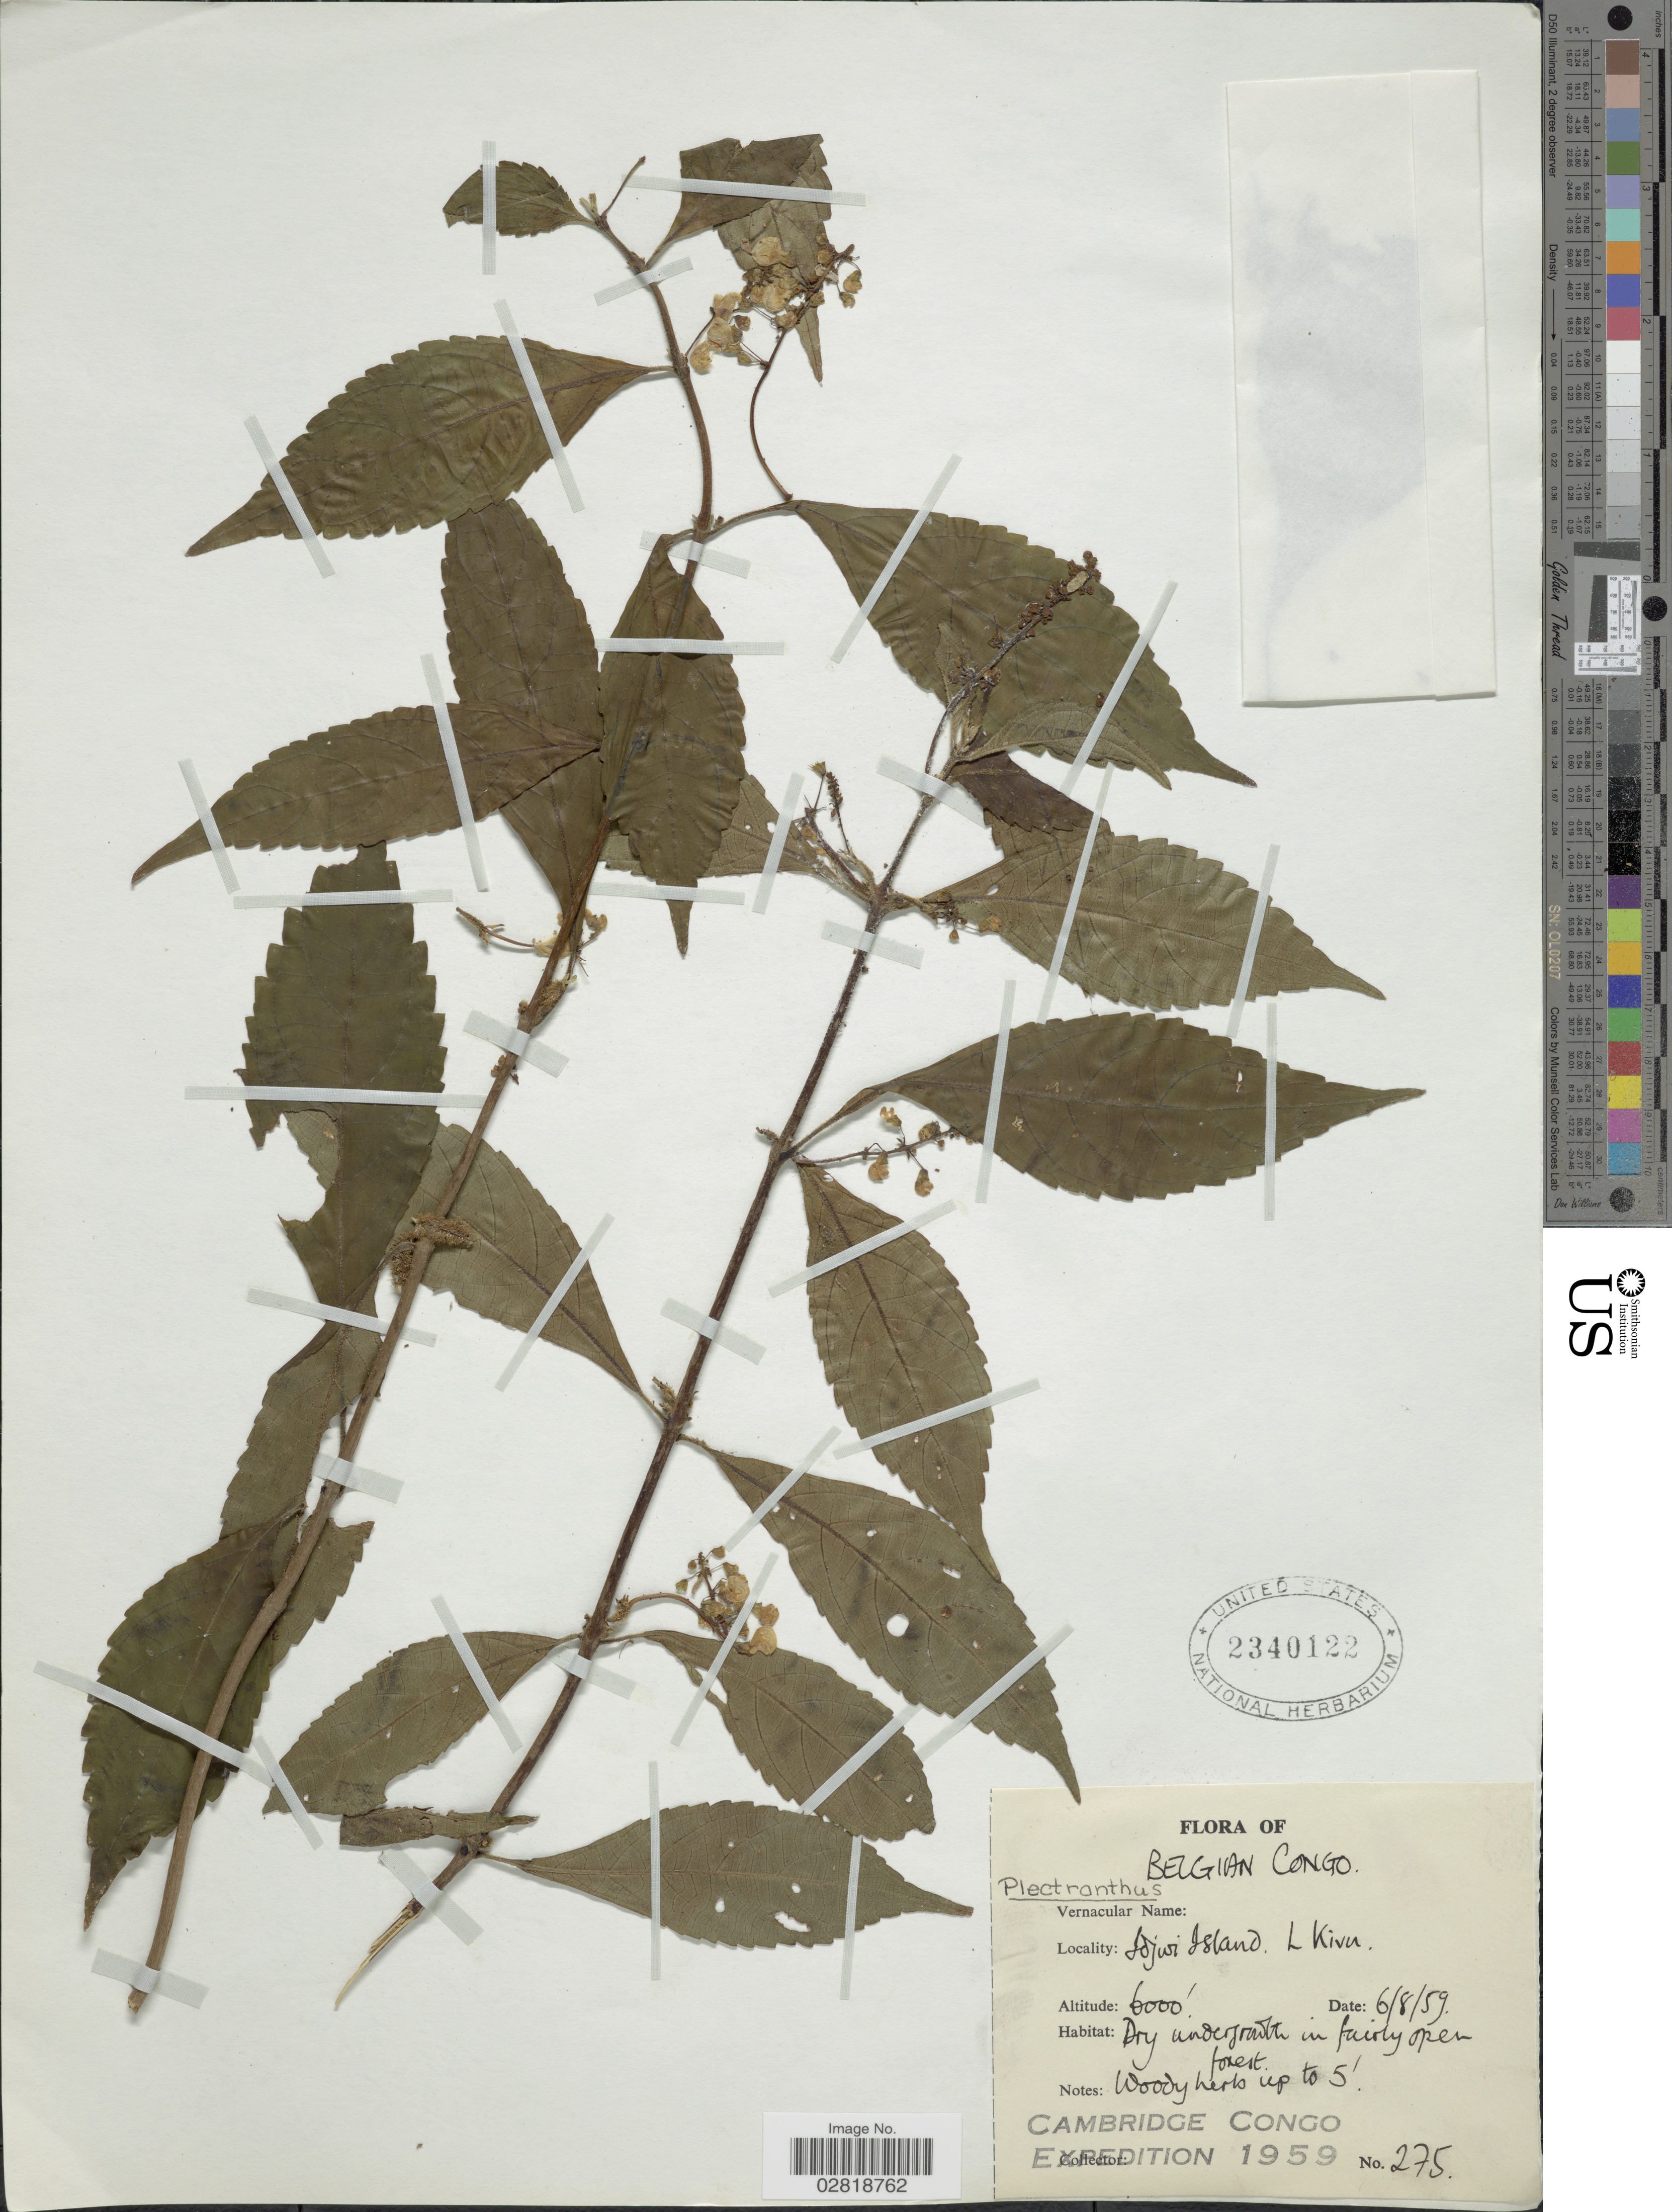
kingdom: Plantae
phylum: Tracheophyta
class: Magnoliopsida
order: Lamiales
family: Lamiaceae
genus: Plectranthus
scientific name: Plectranthus sp.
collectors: Cambridge Congo Expedition 1959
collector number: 275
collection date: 1959-08-06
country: Congo, Democratic Republic of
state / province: Sud-Kivu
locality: Belgian Congo. Idjwi Island. L Kivu.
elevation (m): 1829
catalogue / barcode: US 2340122